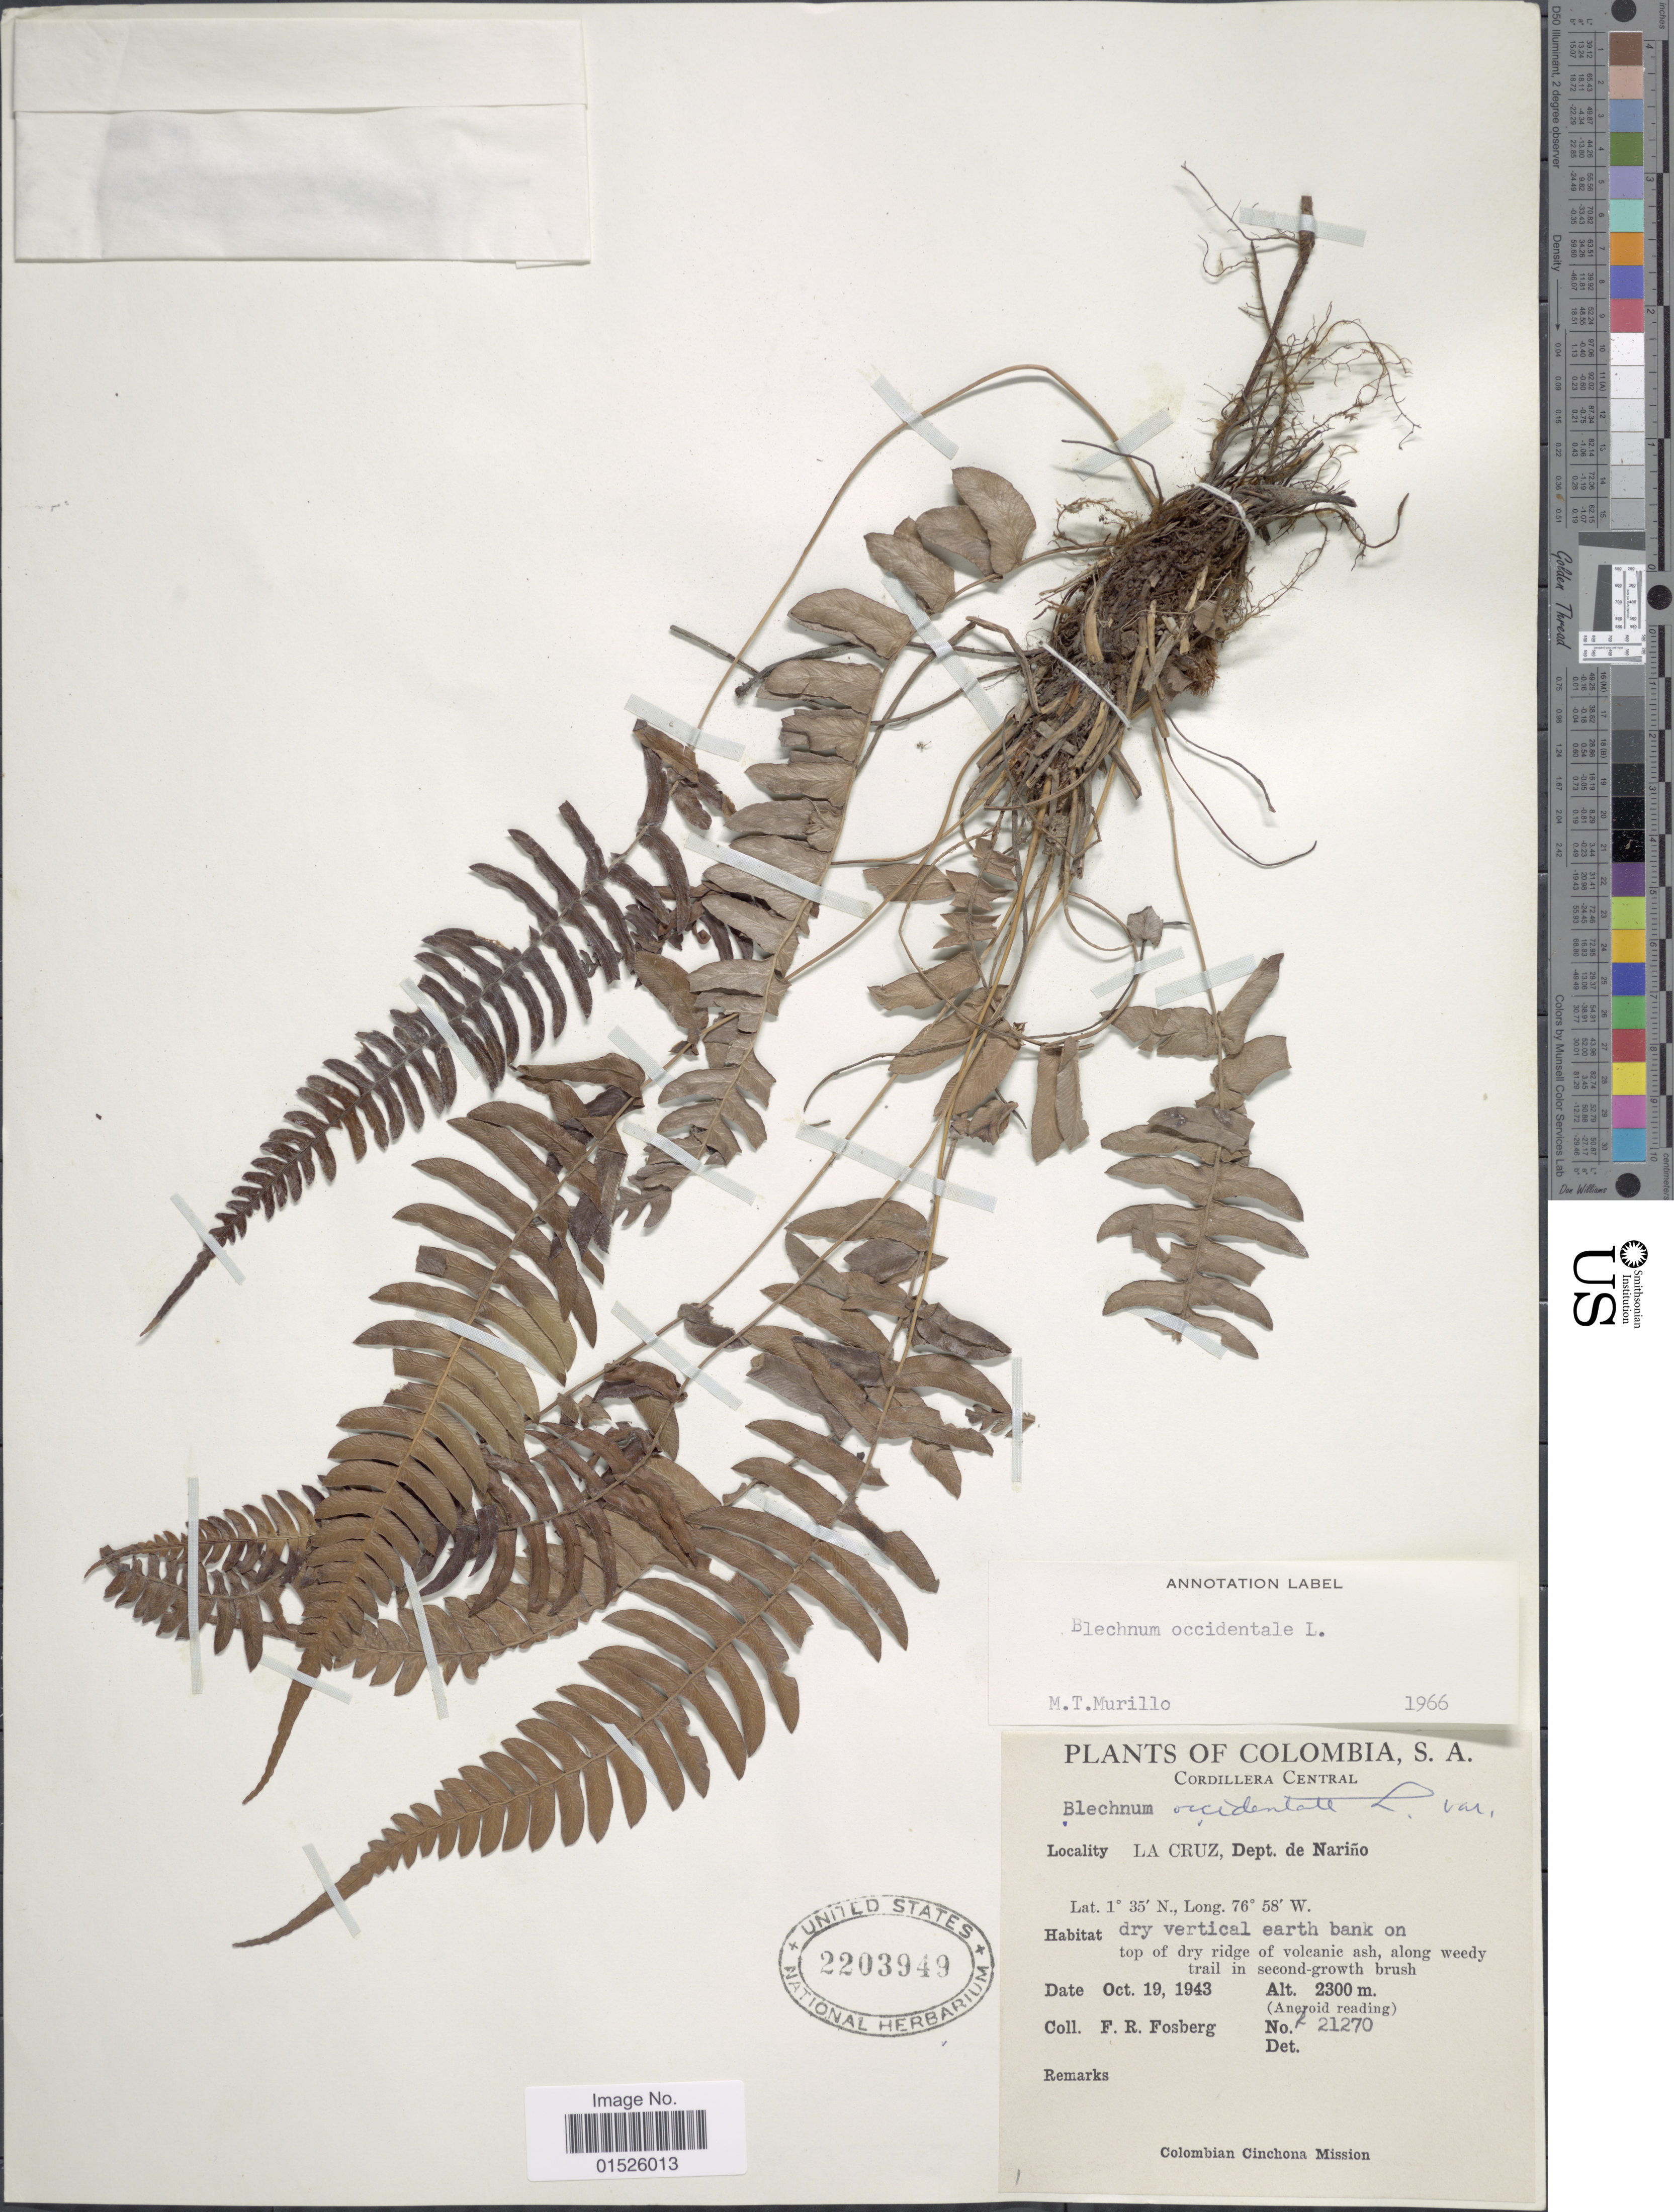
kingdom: Plantae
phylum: Tracheophyta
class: Polypodiopsida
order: Polypodiales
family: Blechnaceae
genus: Blechnum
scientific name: Blechnum glandulosum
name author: Link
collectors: F. R. Fosberg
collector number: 21270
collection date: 1943-10-19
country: Colombia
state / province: Nariño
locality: Colombia, S. A. Cordillera Central, La Cruz, Dept. de Narino.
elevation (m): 2300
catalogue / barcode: US 2203949